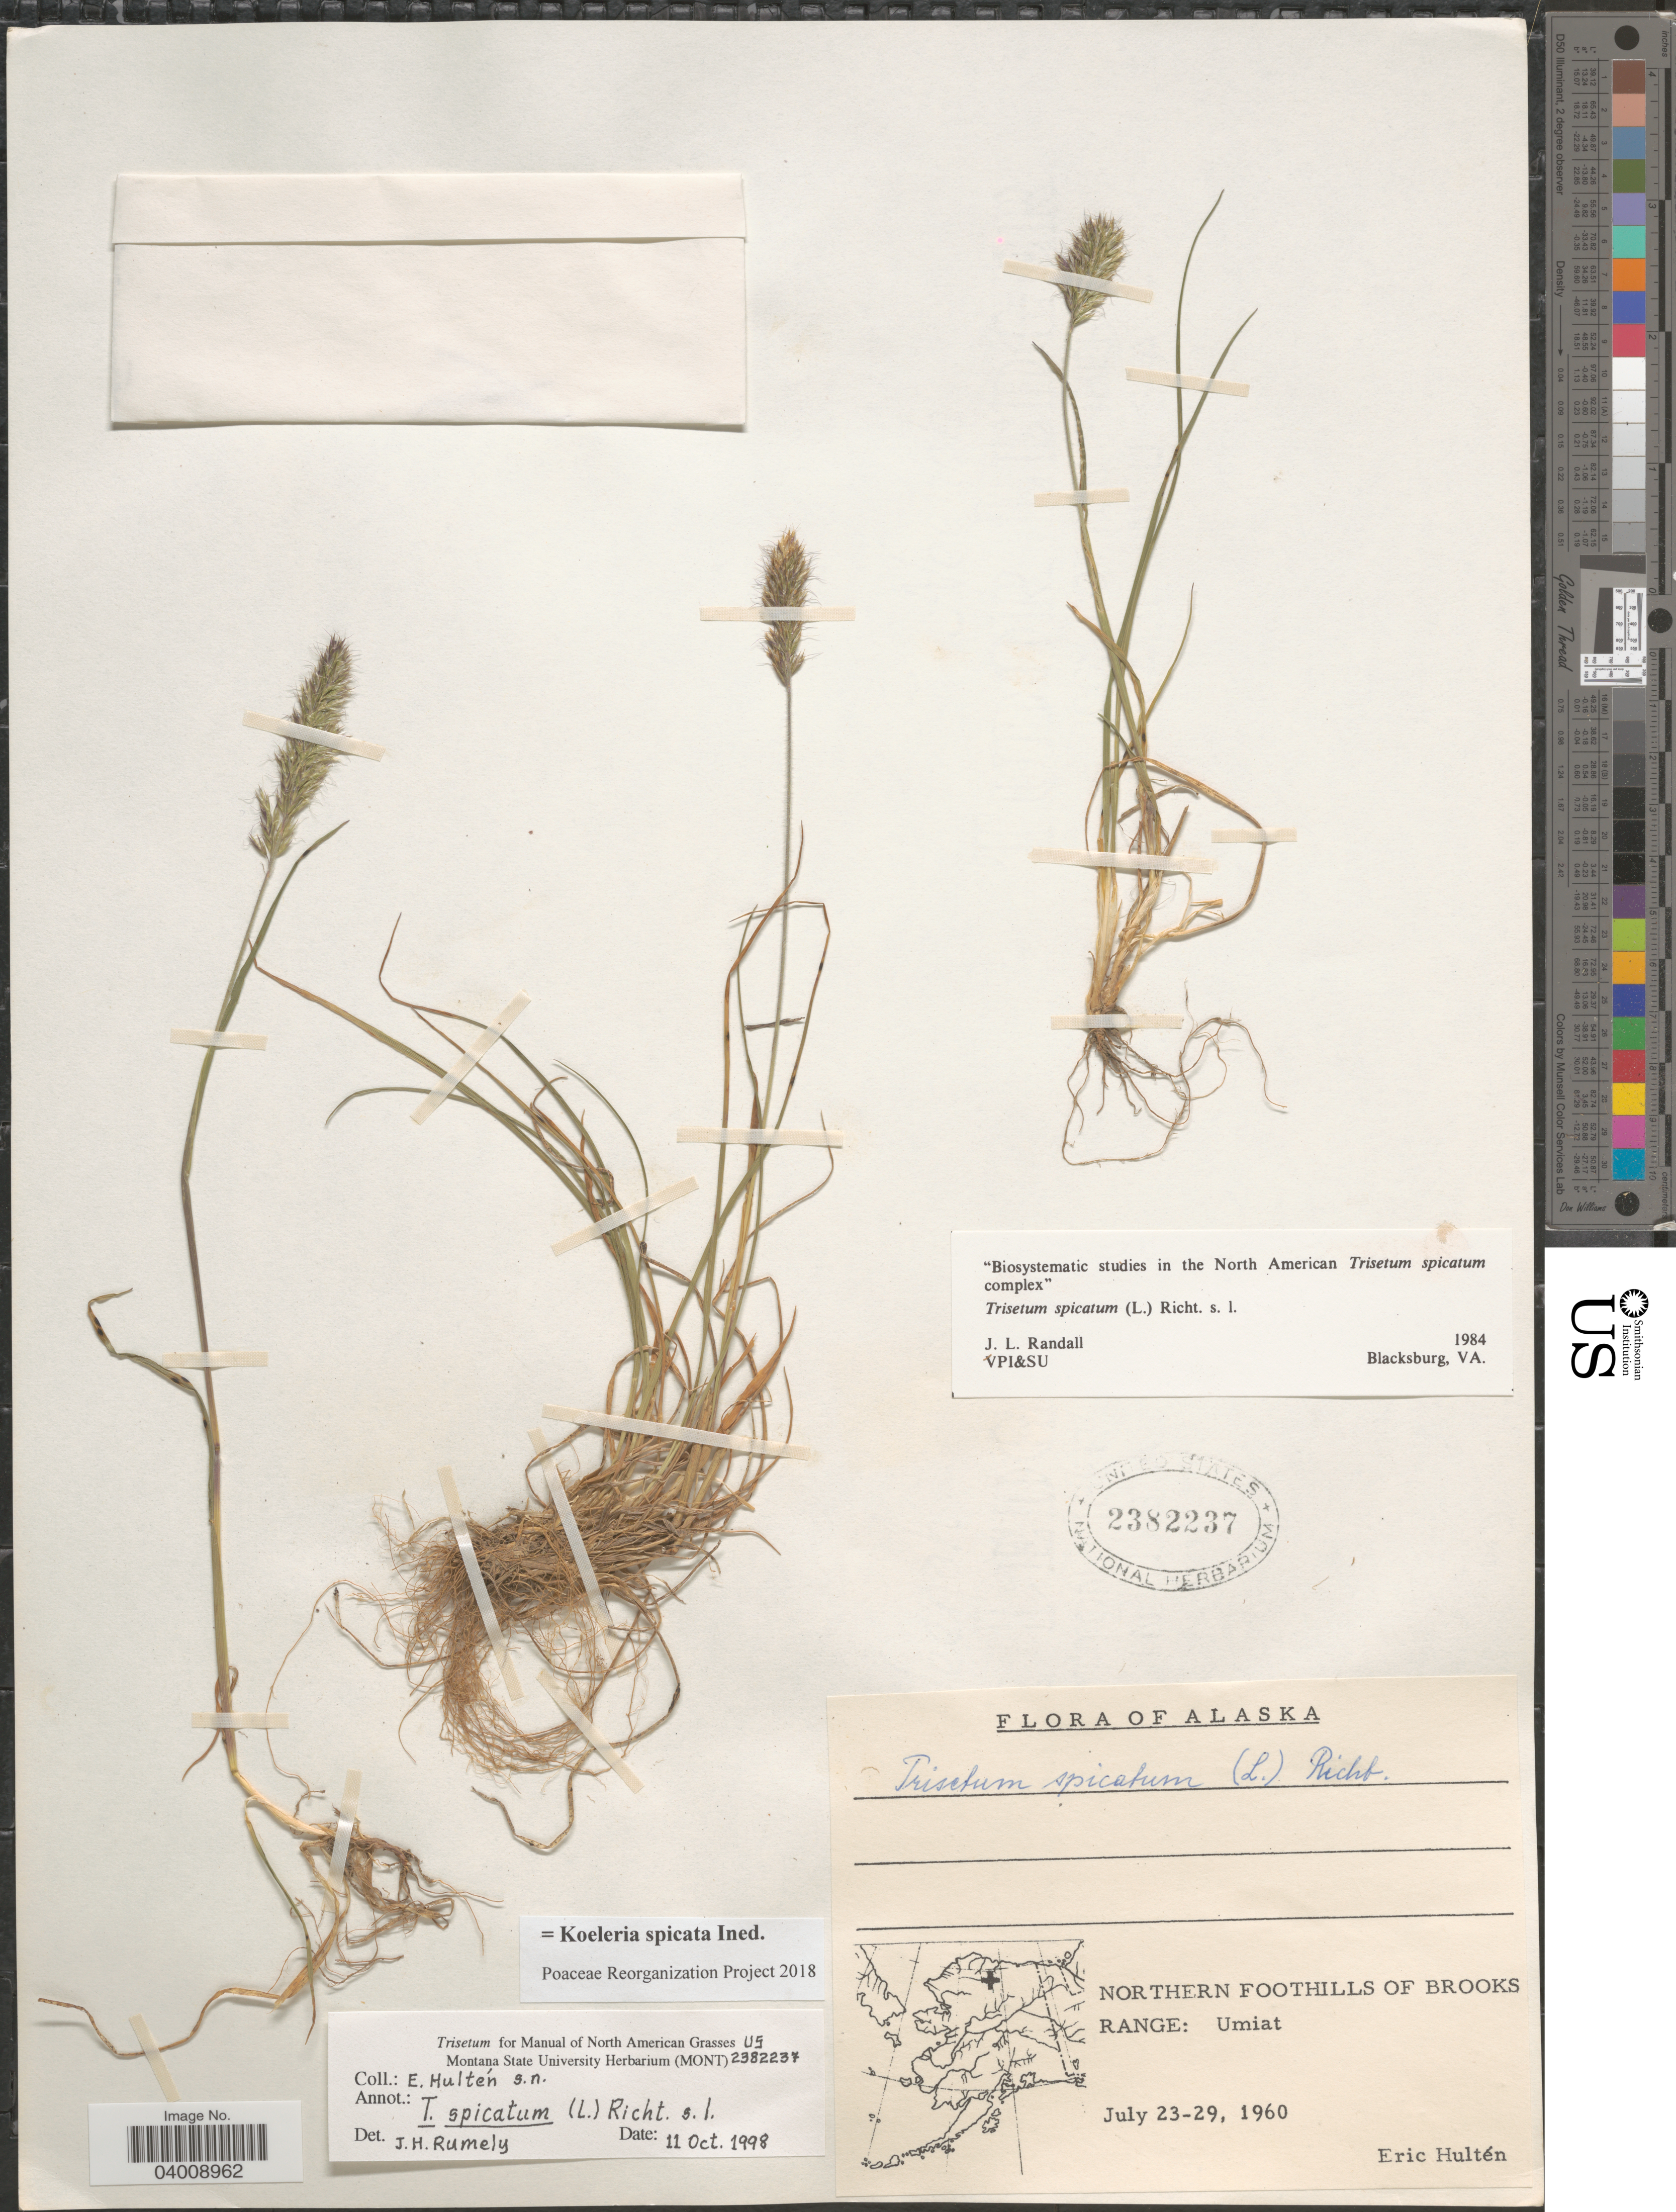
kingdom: Plantae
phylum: Tracheophyta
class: Liliopsida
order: Poales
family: Poaceae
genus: Koeleria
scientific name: Koeleria spicata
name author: (L.) Barberá et al.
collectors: E. G. Hultén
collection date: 1960-07-23/1960-07-29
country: United States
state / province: Alaska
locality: Northern Foothills of Brooks Range: Umiat.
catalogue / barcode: US 2382237